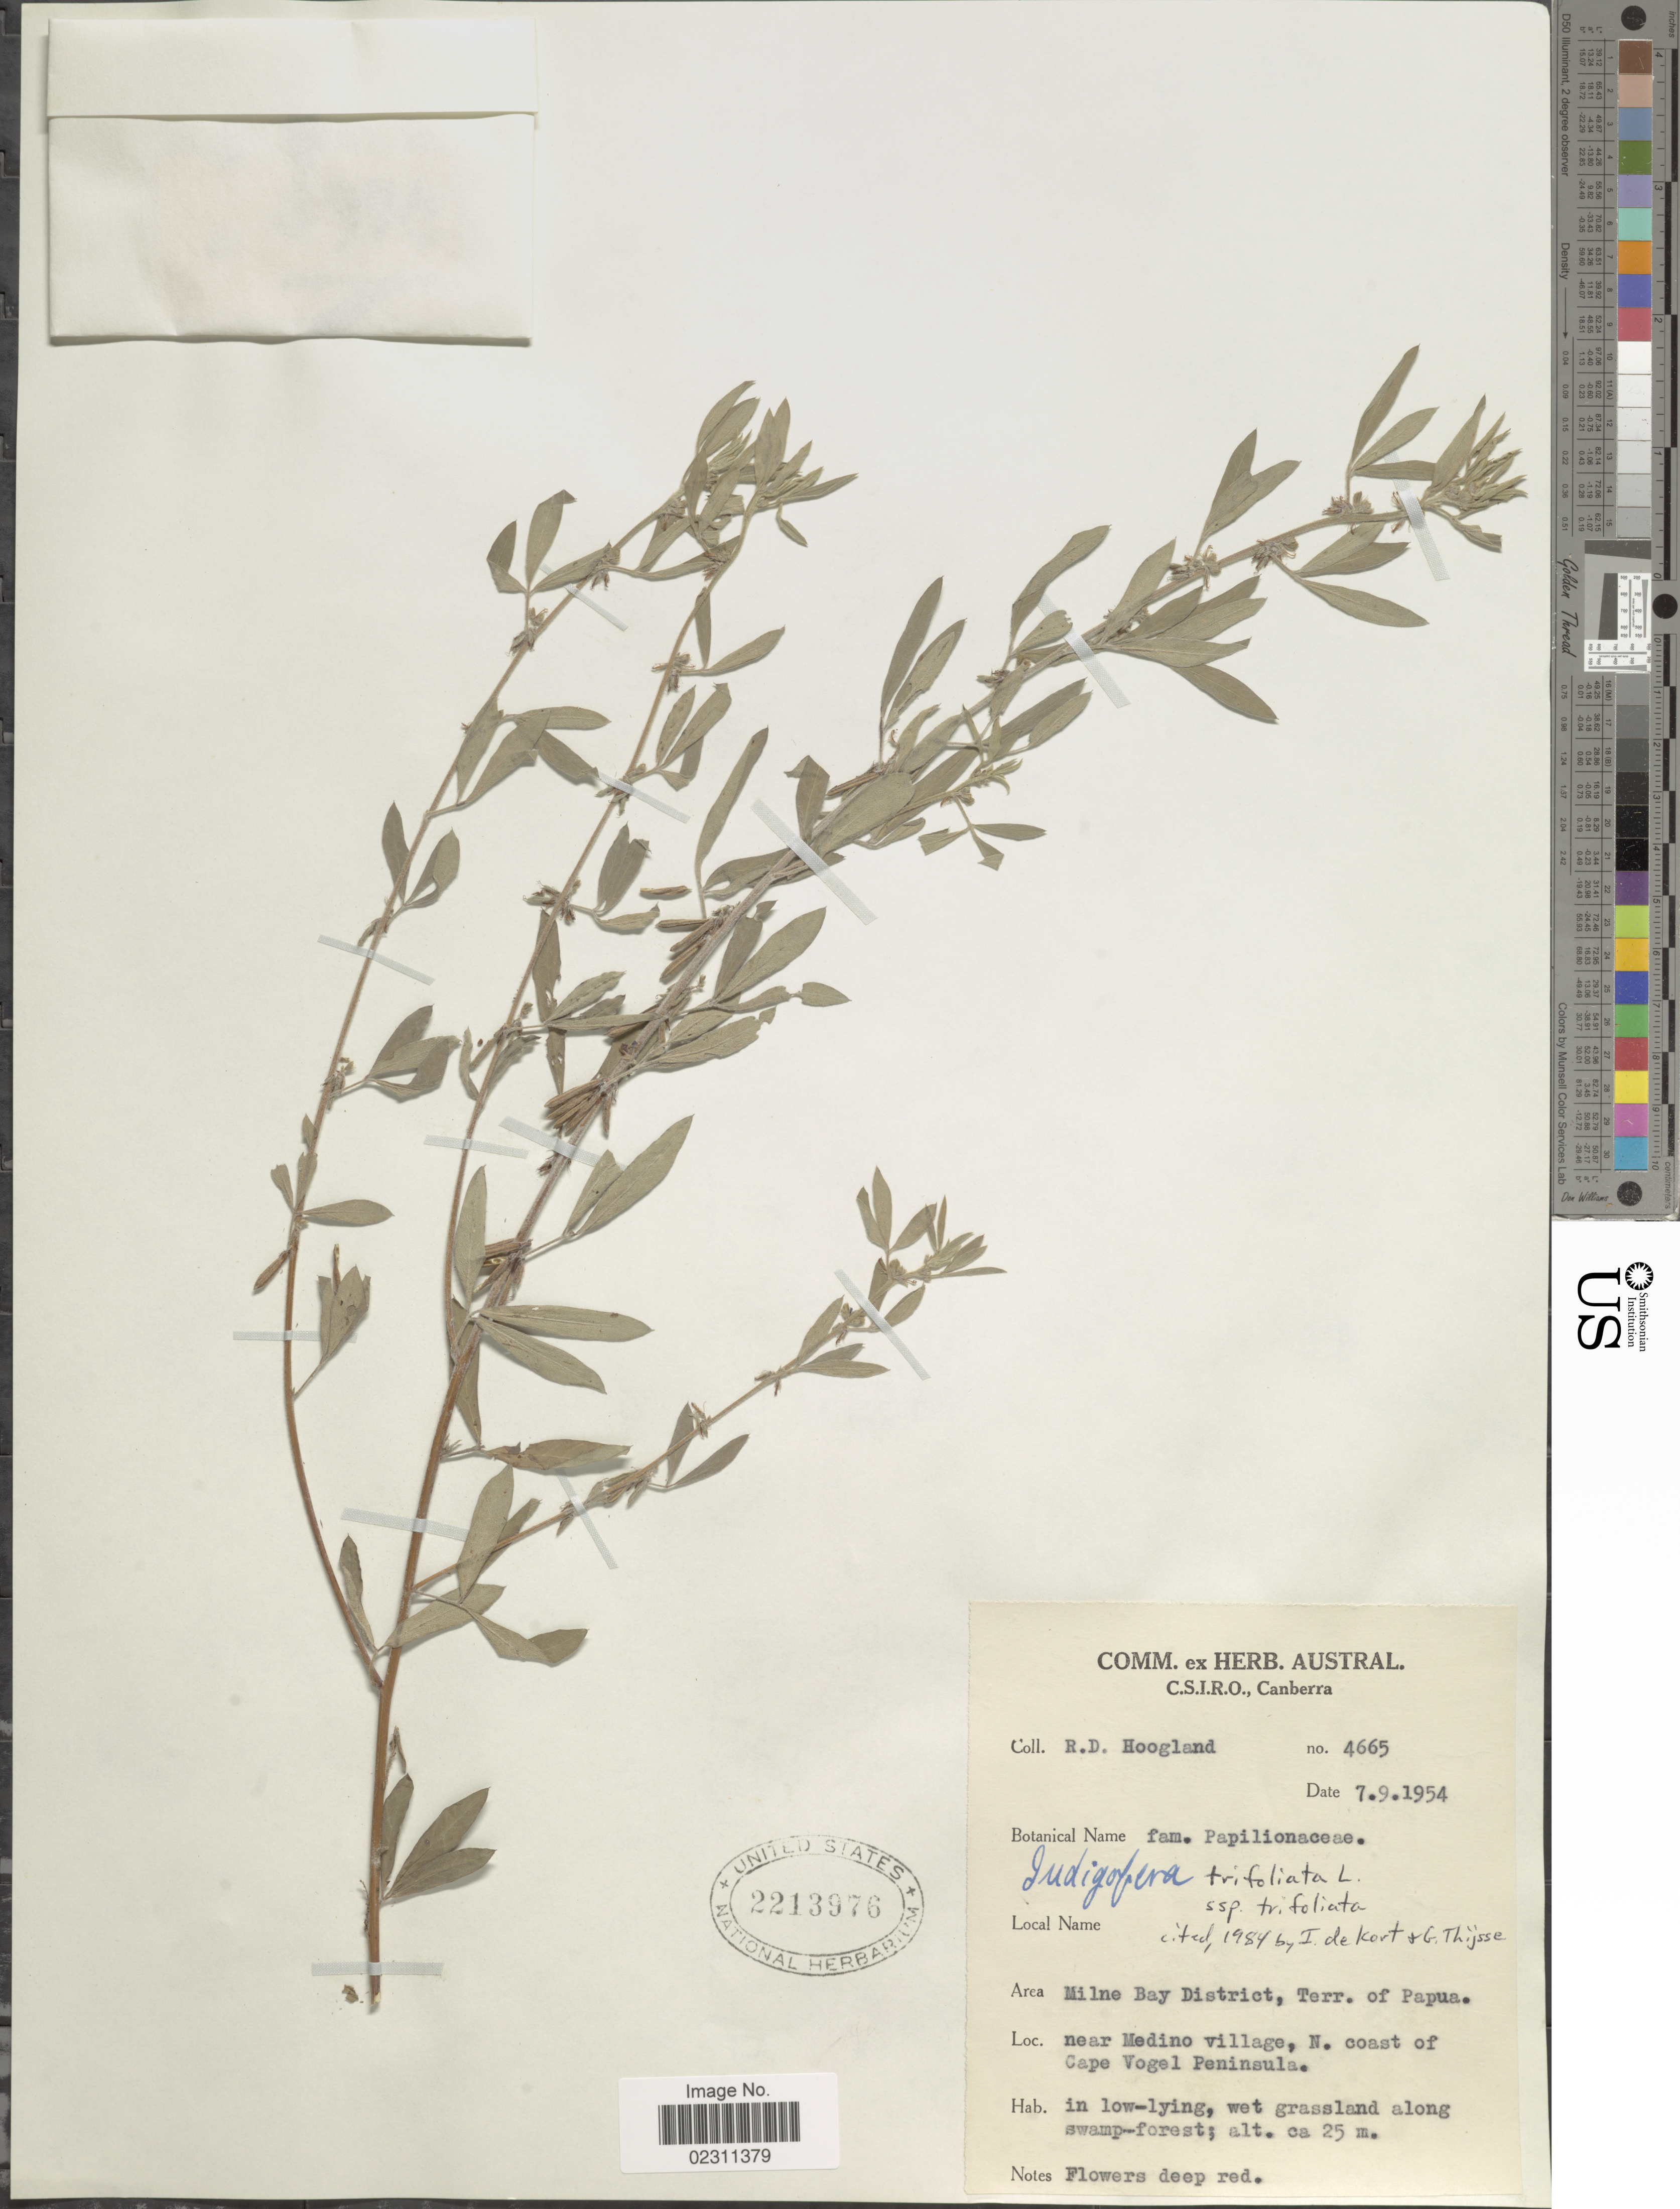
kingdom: Plantae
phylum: Tracheophyta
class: Magnoliopsida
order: Fabales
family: Fabaceae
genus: Indigofera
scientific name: Indigofera trifoliata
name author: L.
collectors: R. D. Hoogland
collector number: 4665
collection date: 1954-09-07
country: Papua New Guinea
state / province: Milne Bay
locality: Milne Bay District, Terr. of Papua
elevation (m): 25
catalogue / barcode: US 2213976